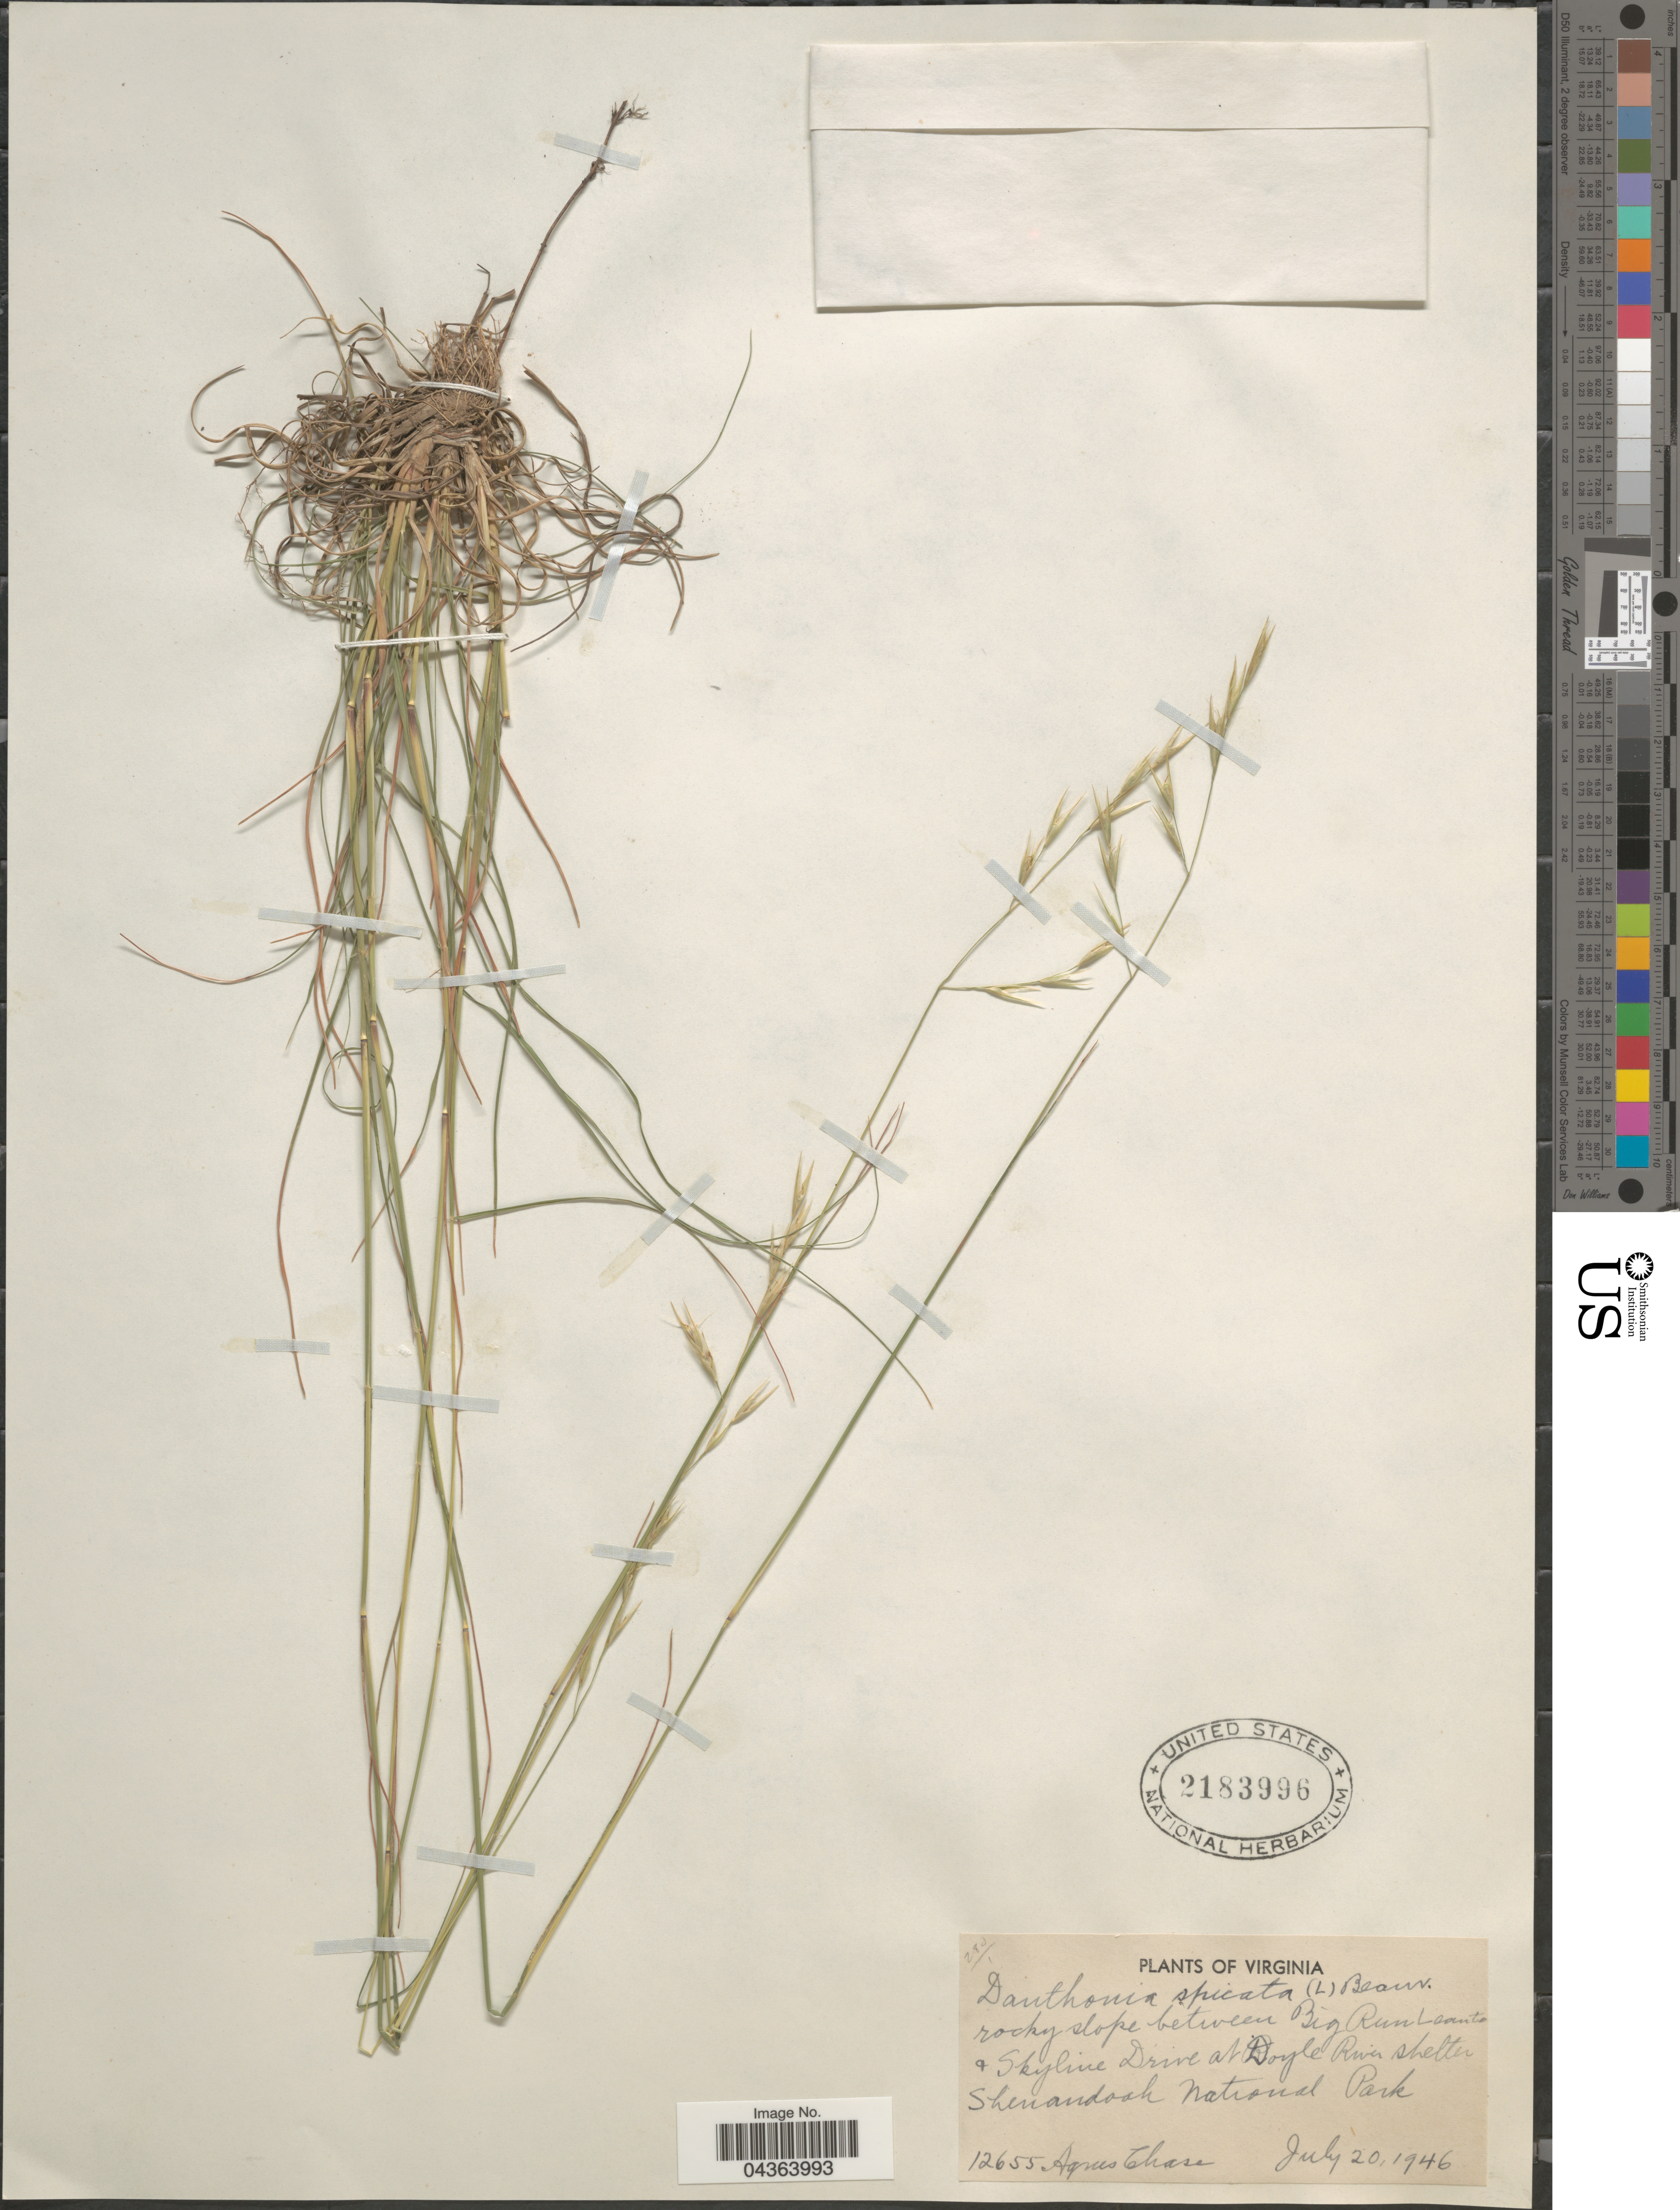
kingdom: Plantae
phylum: Tracheophyta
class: Liliopsida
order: Poales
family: Poaceae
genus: Danthonia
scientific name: Danthonia spicata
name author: (L.) P. Beauv. ex Roem. & Schult.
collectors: A. Chase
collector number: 12655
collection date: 1946-07-20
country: United States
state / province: Virginia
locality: Rocky slope between Big Run Lean to & Skyline Drive at Doyle River shelter Shenandoah National Park.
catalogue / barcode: US 2183996